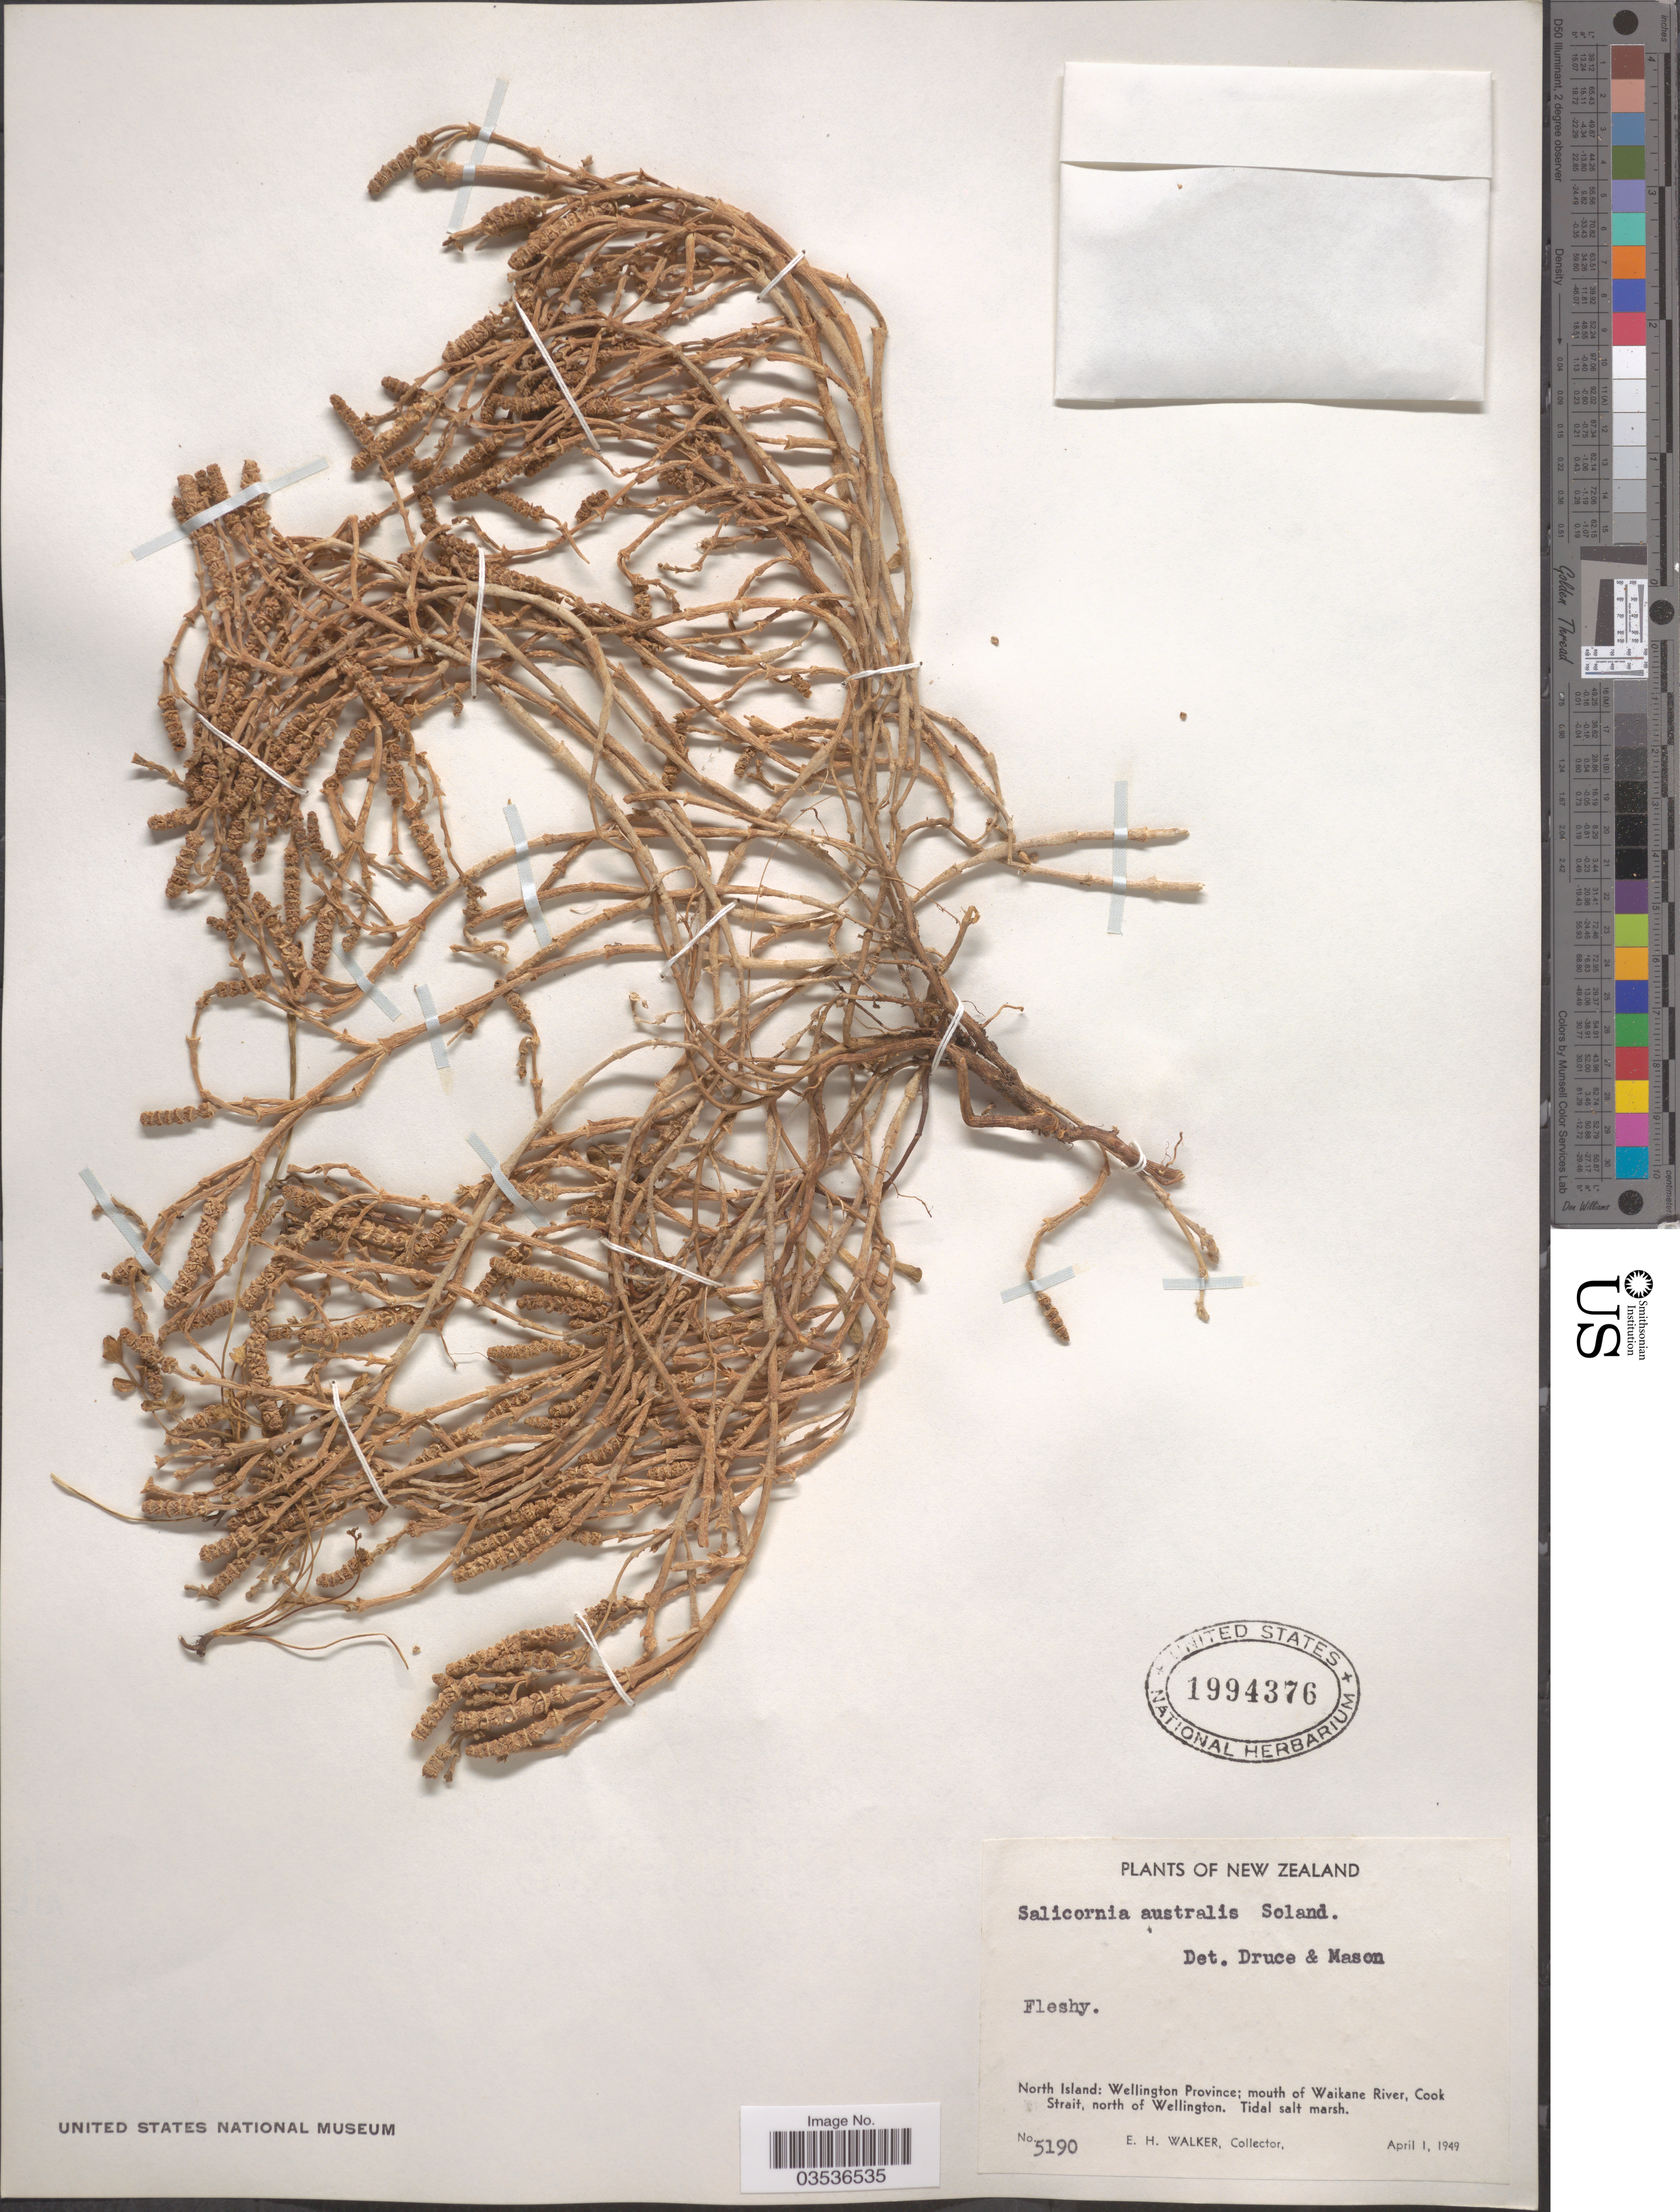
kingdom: Plantae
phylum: Tracheophyta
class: Magnoliopsida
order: Caryophyllales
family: Amaranthaceae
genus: Salicornia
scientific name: Salicornia quinqueflora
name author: Bunge ex Ung.-Sternb.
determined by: Strong, Mark T., (BOT), Smithsonian Institution - National Museum of Natural History (UNITED STATES)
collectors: E. H. Walker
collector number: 5190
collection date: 1949-04-01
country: New Zealand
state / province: Wellington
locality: North Island; mouth of Waikane River, Cook Strait, north of Wellington.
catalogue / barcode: US 1994376